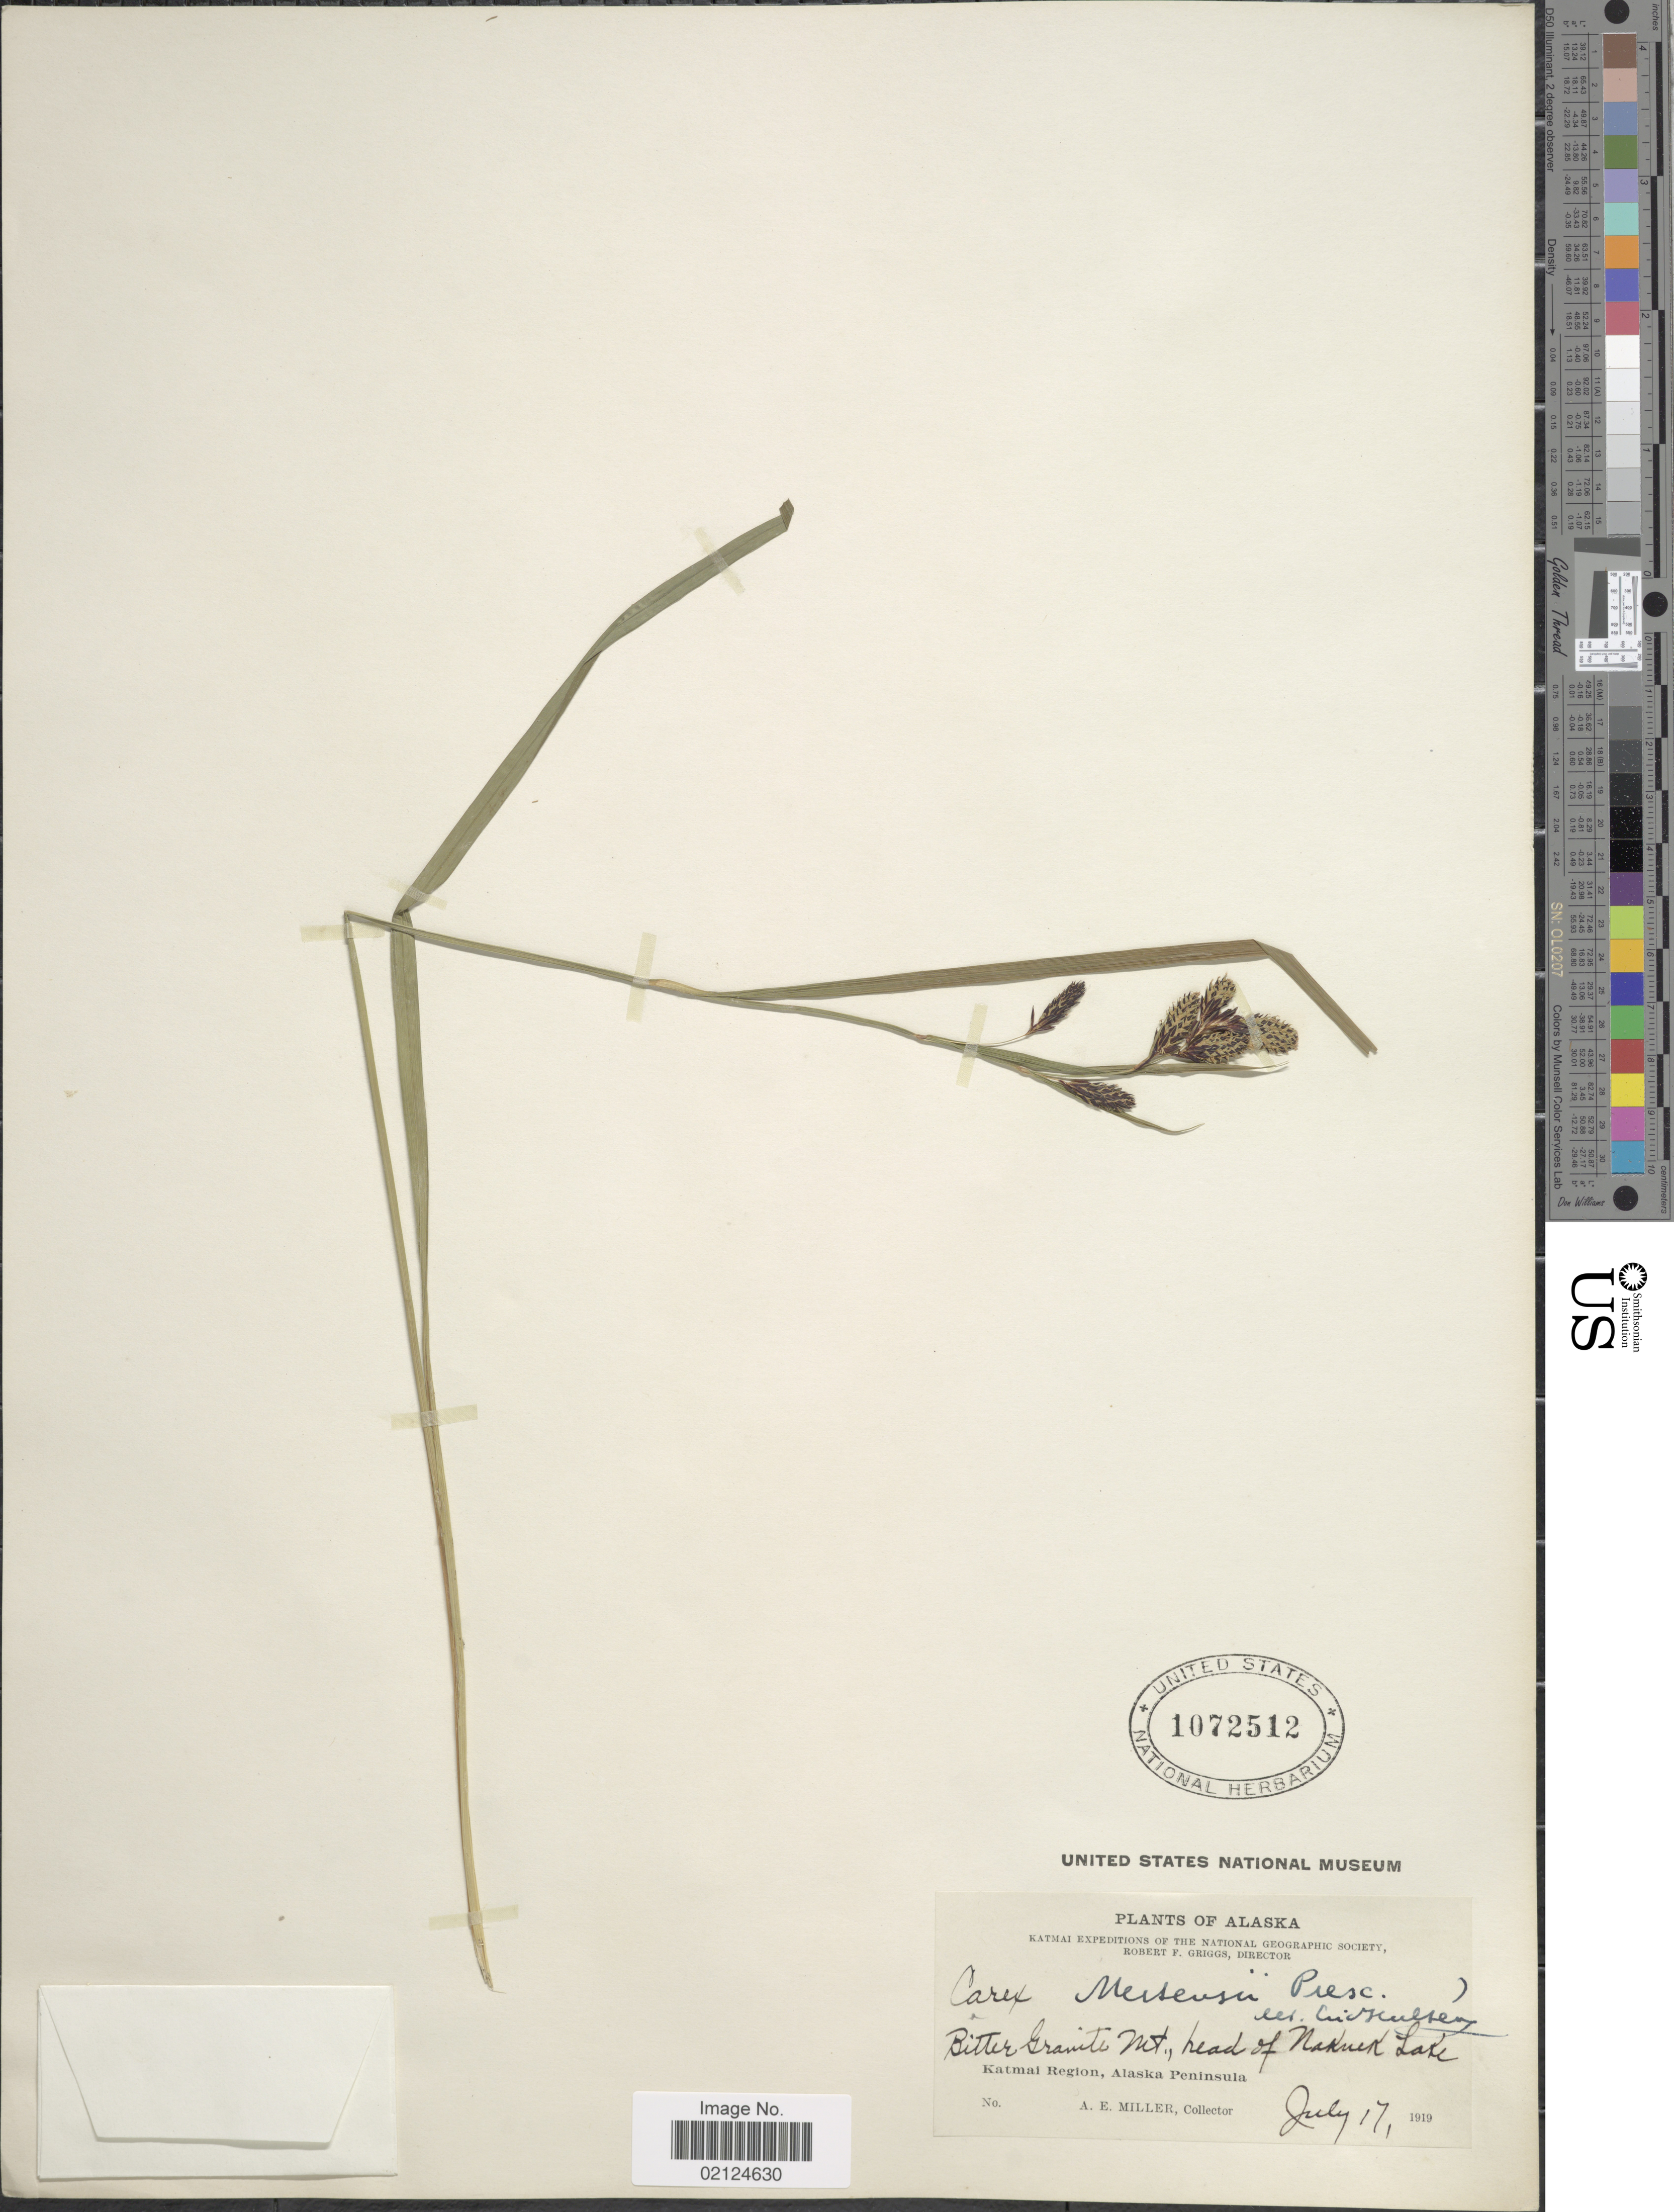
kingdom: Plantae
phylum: Tracheophyta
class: Liliopsida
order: Poales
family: Cyperaceae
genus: Carex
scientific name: Carex mertensii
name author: J.D. Prescott ex Bong.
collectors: A. E. Miller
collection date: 1919-07-17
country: United States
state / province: Alaska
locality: Bitter ranite Mt, head of Naknek Lake. Katmal Region, Alaska Peninsula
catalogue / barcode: US 1072512